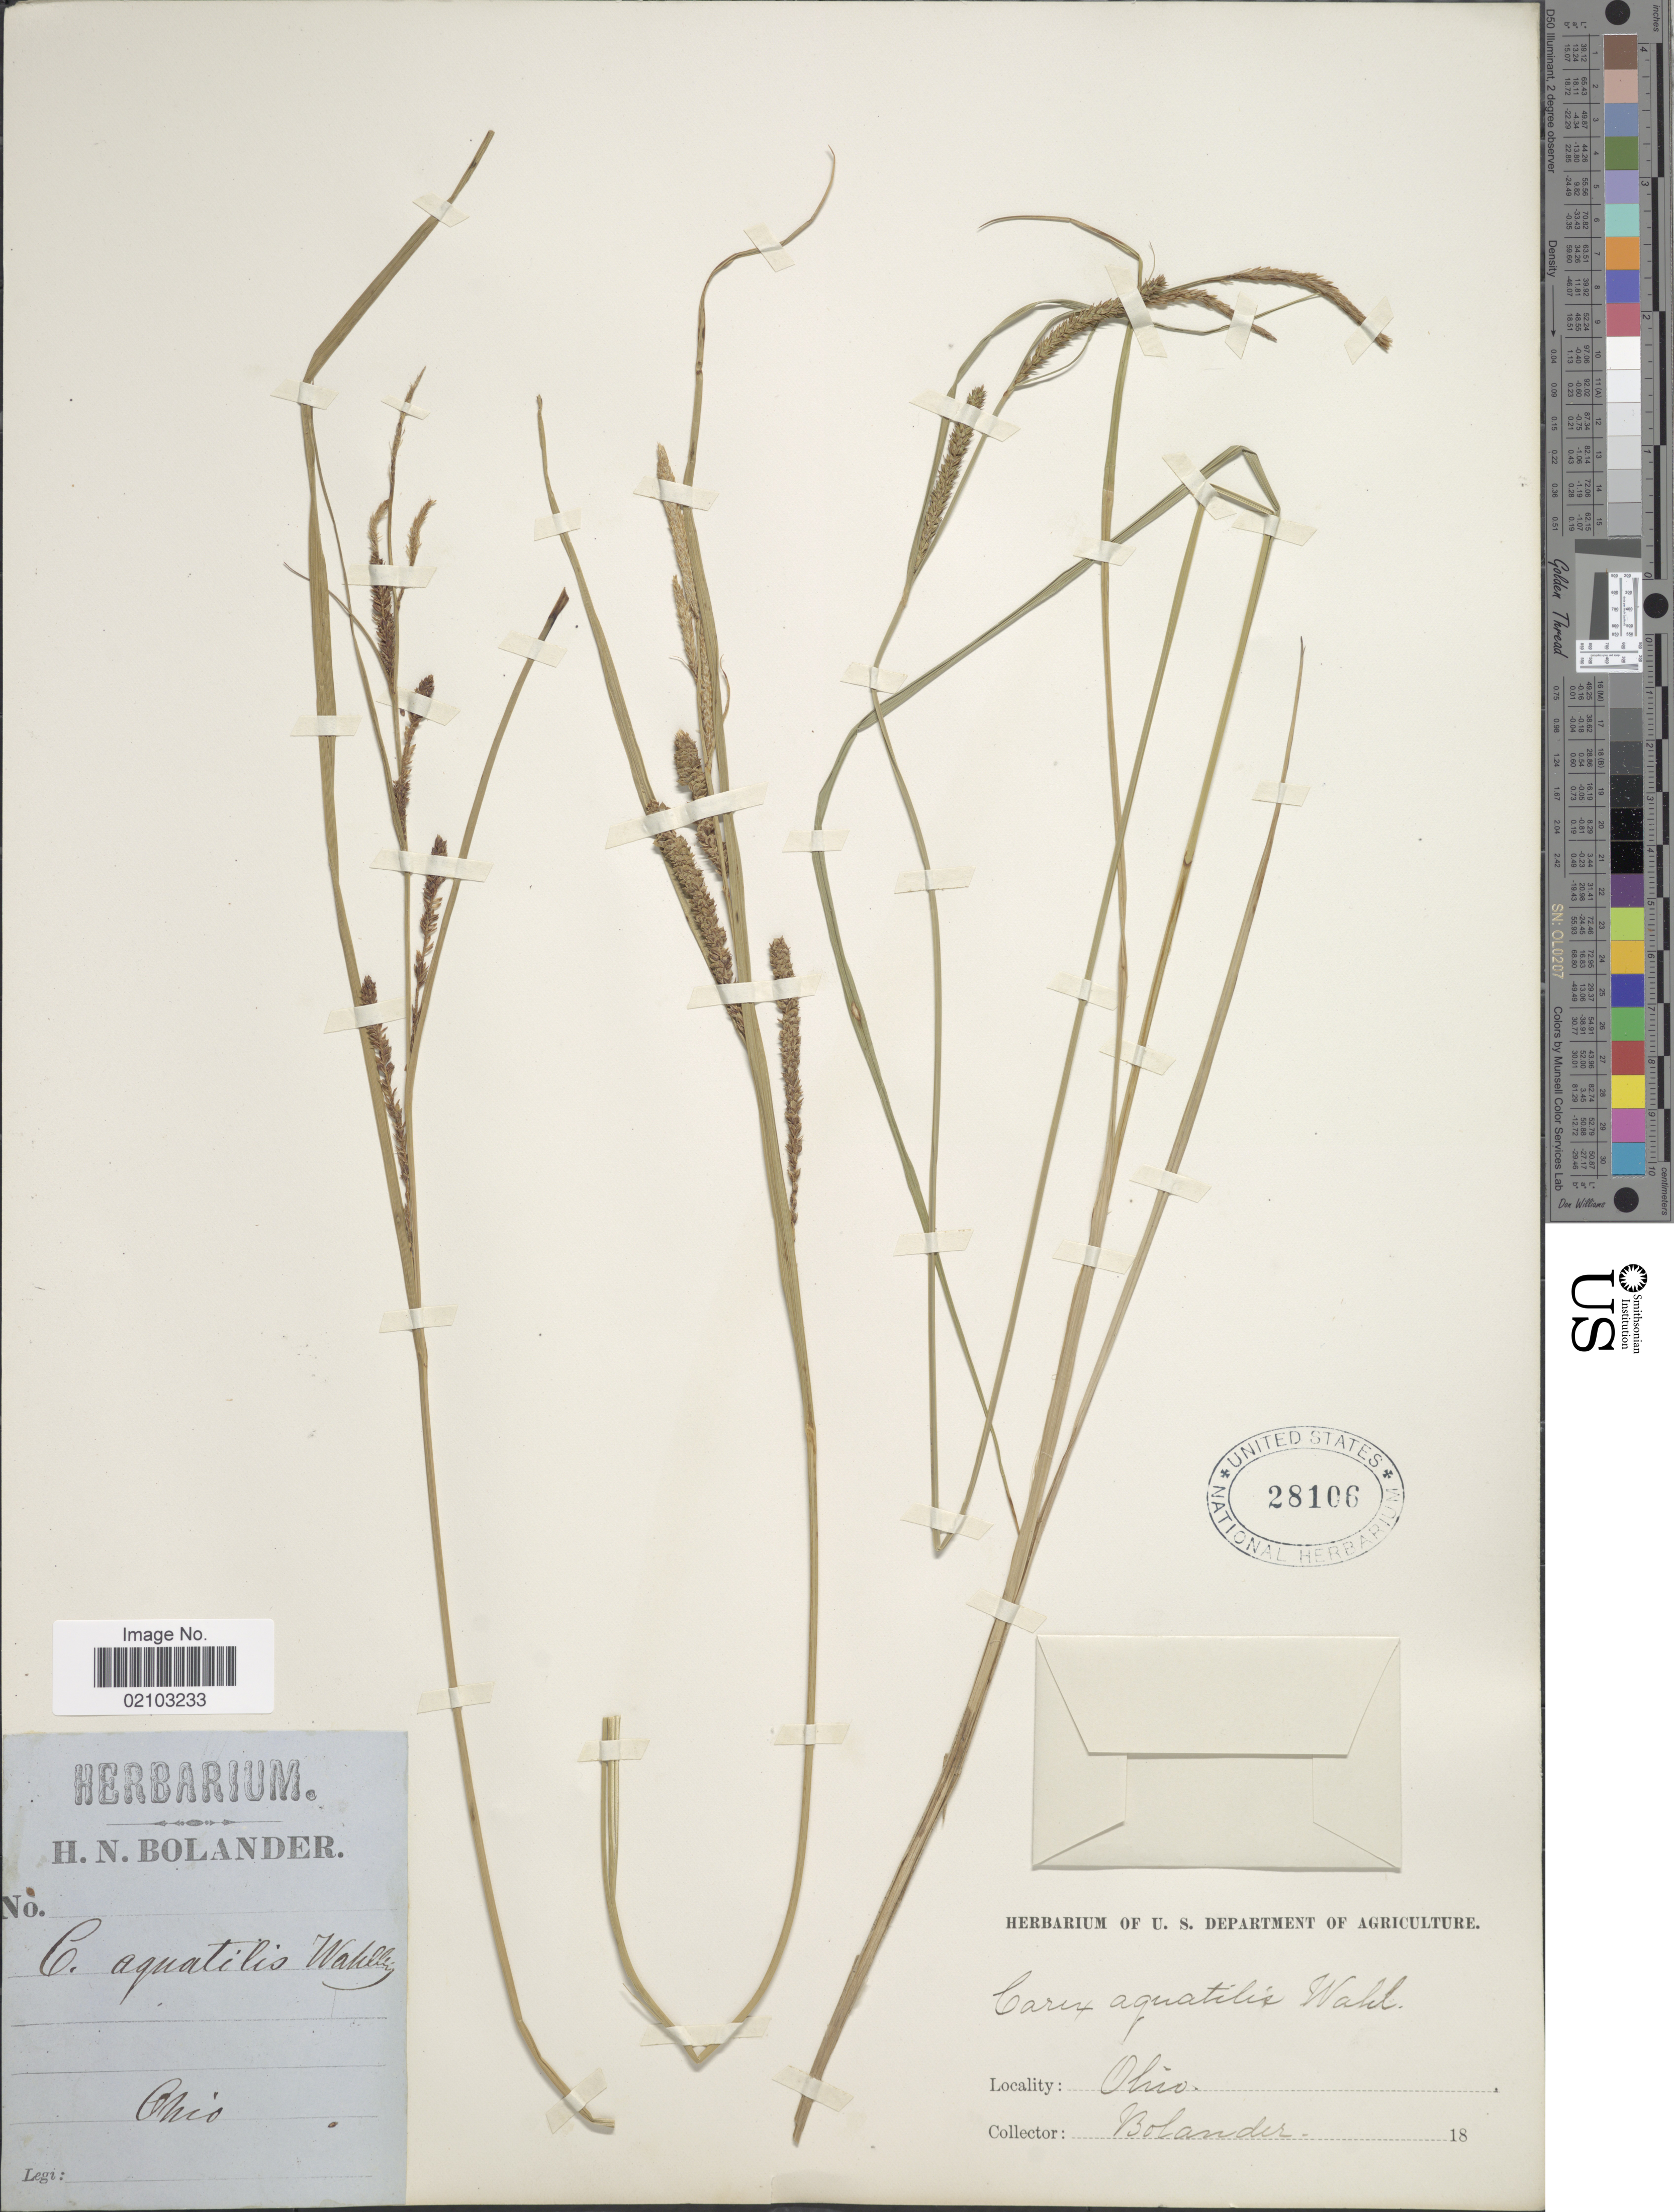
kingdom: Plantae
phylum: Tracheophyta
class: Liliopsida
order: Poales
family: Cyperaceae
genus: Carex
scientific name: Carex aquatilis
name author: Wahlenb.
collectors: H. Bolander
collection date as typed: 18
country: United States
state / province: Ohio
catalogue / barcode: US 28106